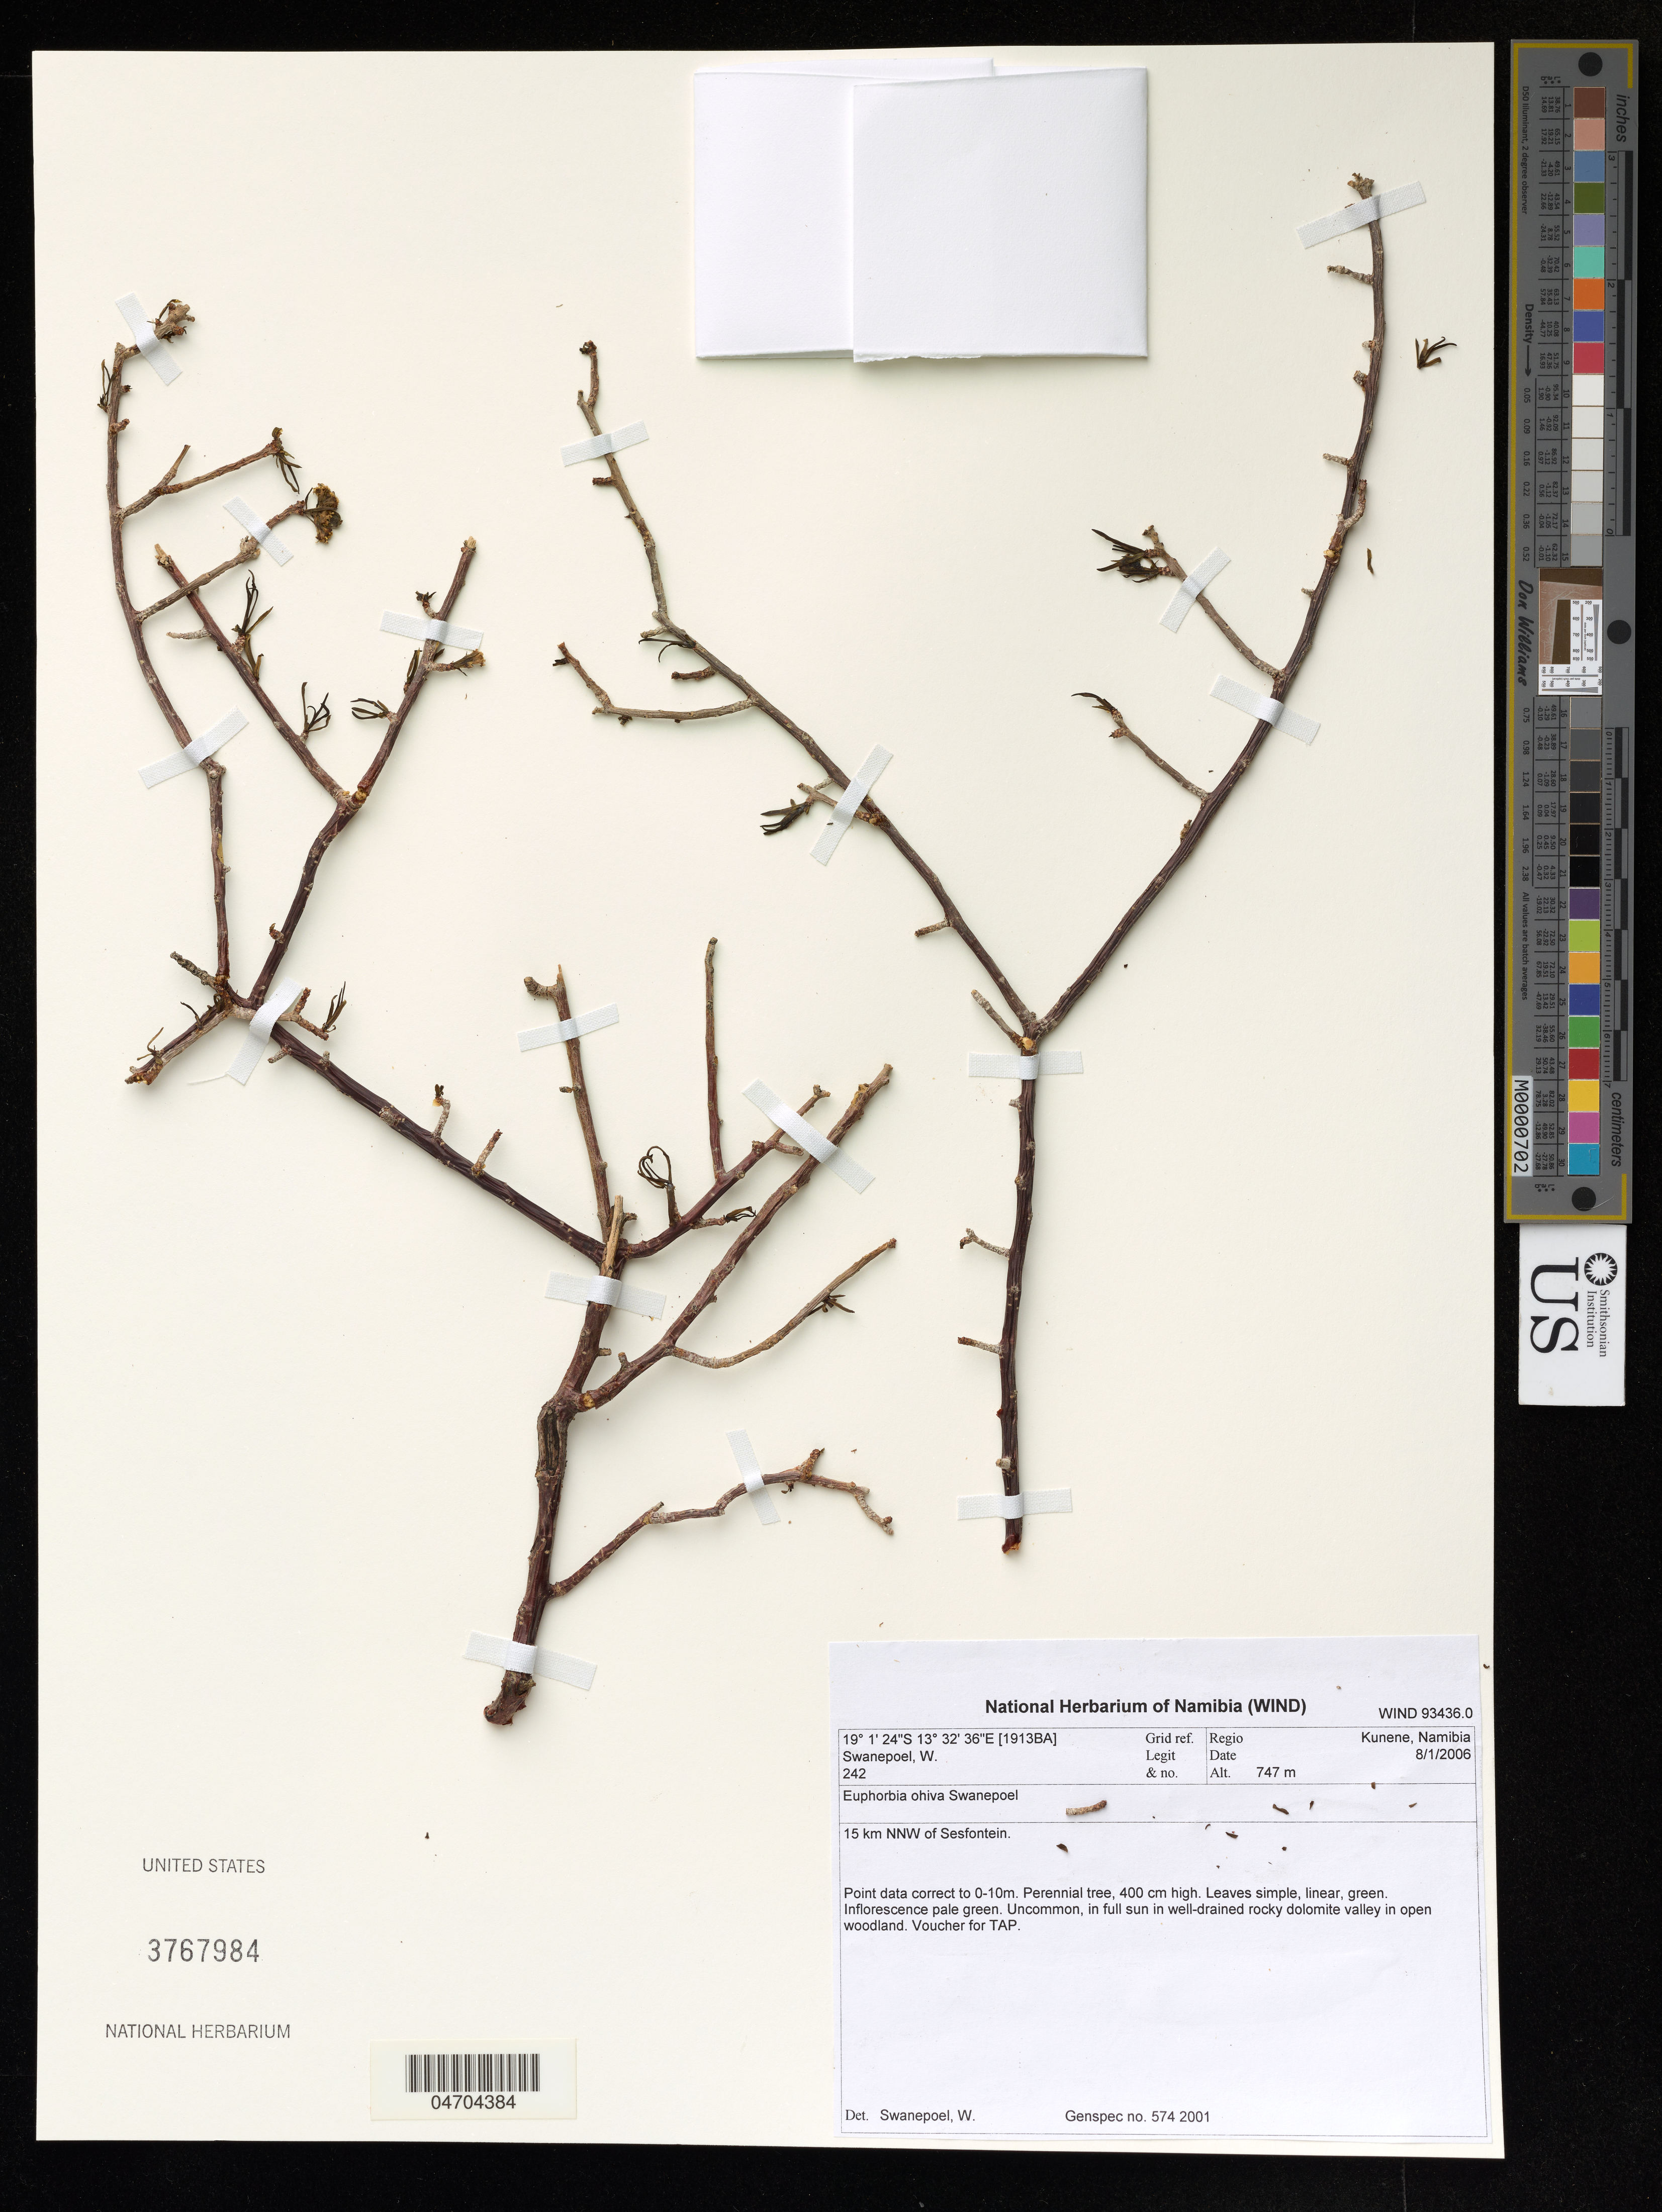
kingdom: Plantae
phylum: Tracheophyta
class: Magnoliopsida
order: Malpighiales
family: Euphorbiaceae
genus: Euphorbia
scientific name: Euphorbia ohiva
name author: Swanepoel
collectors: W. Swanepoel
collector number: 242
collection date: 2006-01-08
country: Namibia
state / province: Kunene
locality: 15 km NNW of Sesfontein.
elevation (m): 747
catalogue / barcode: US 3767984